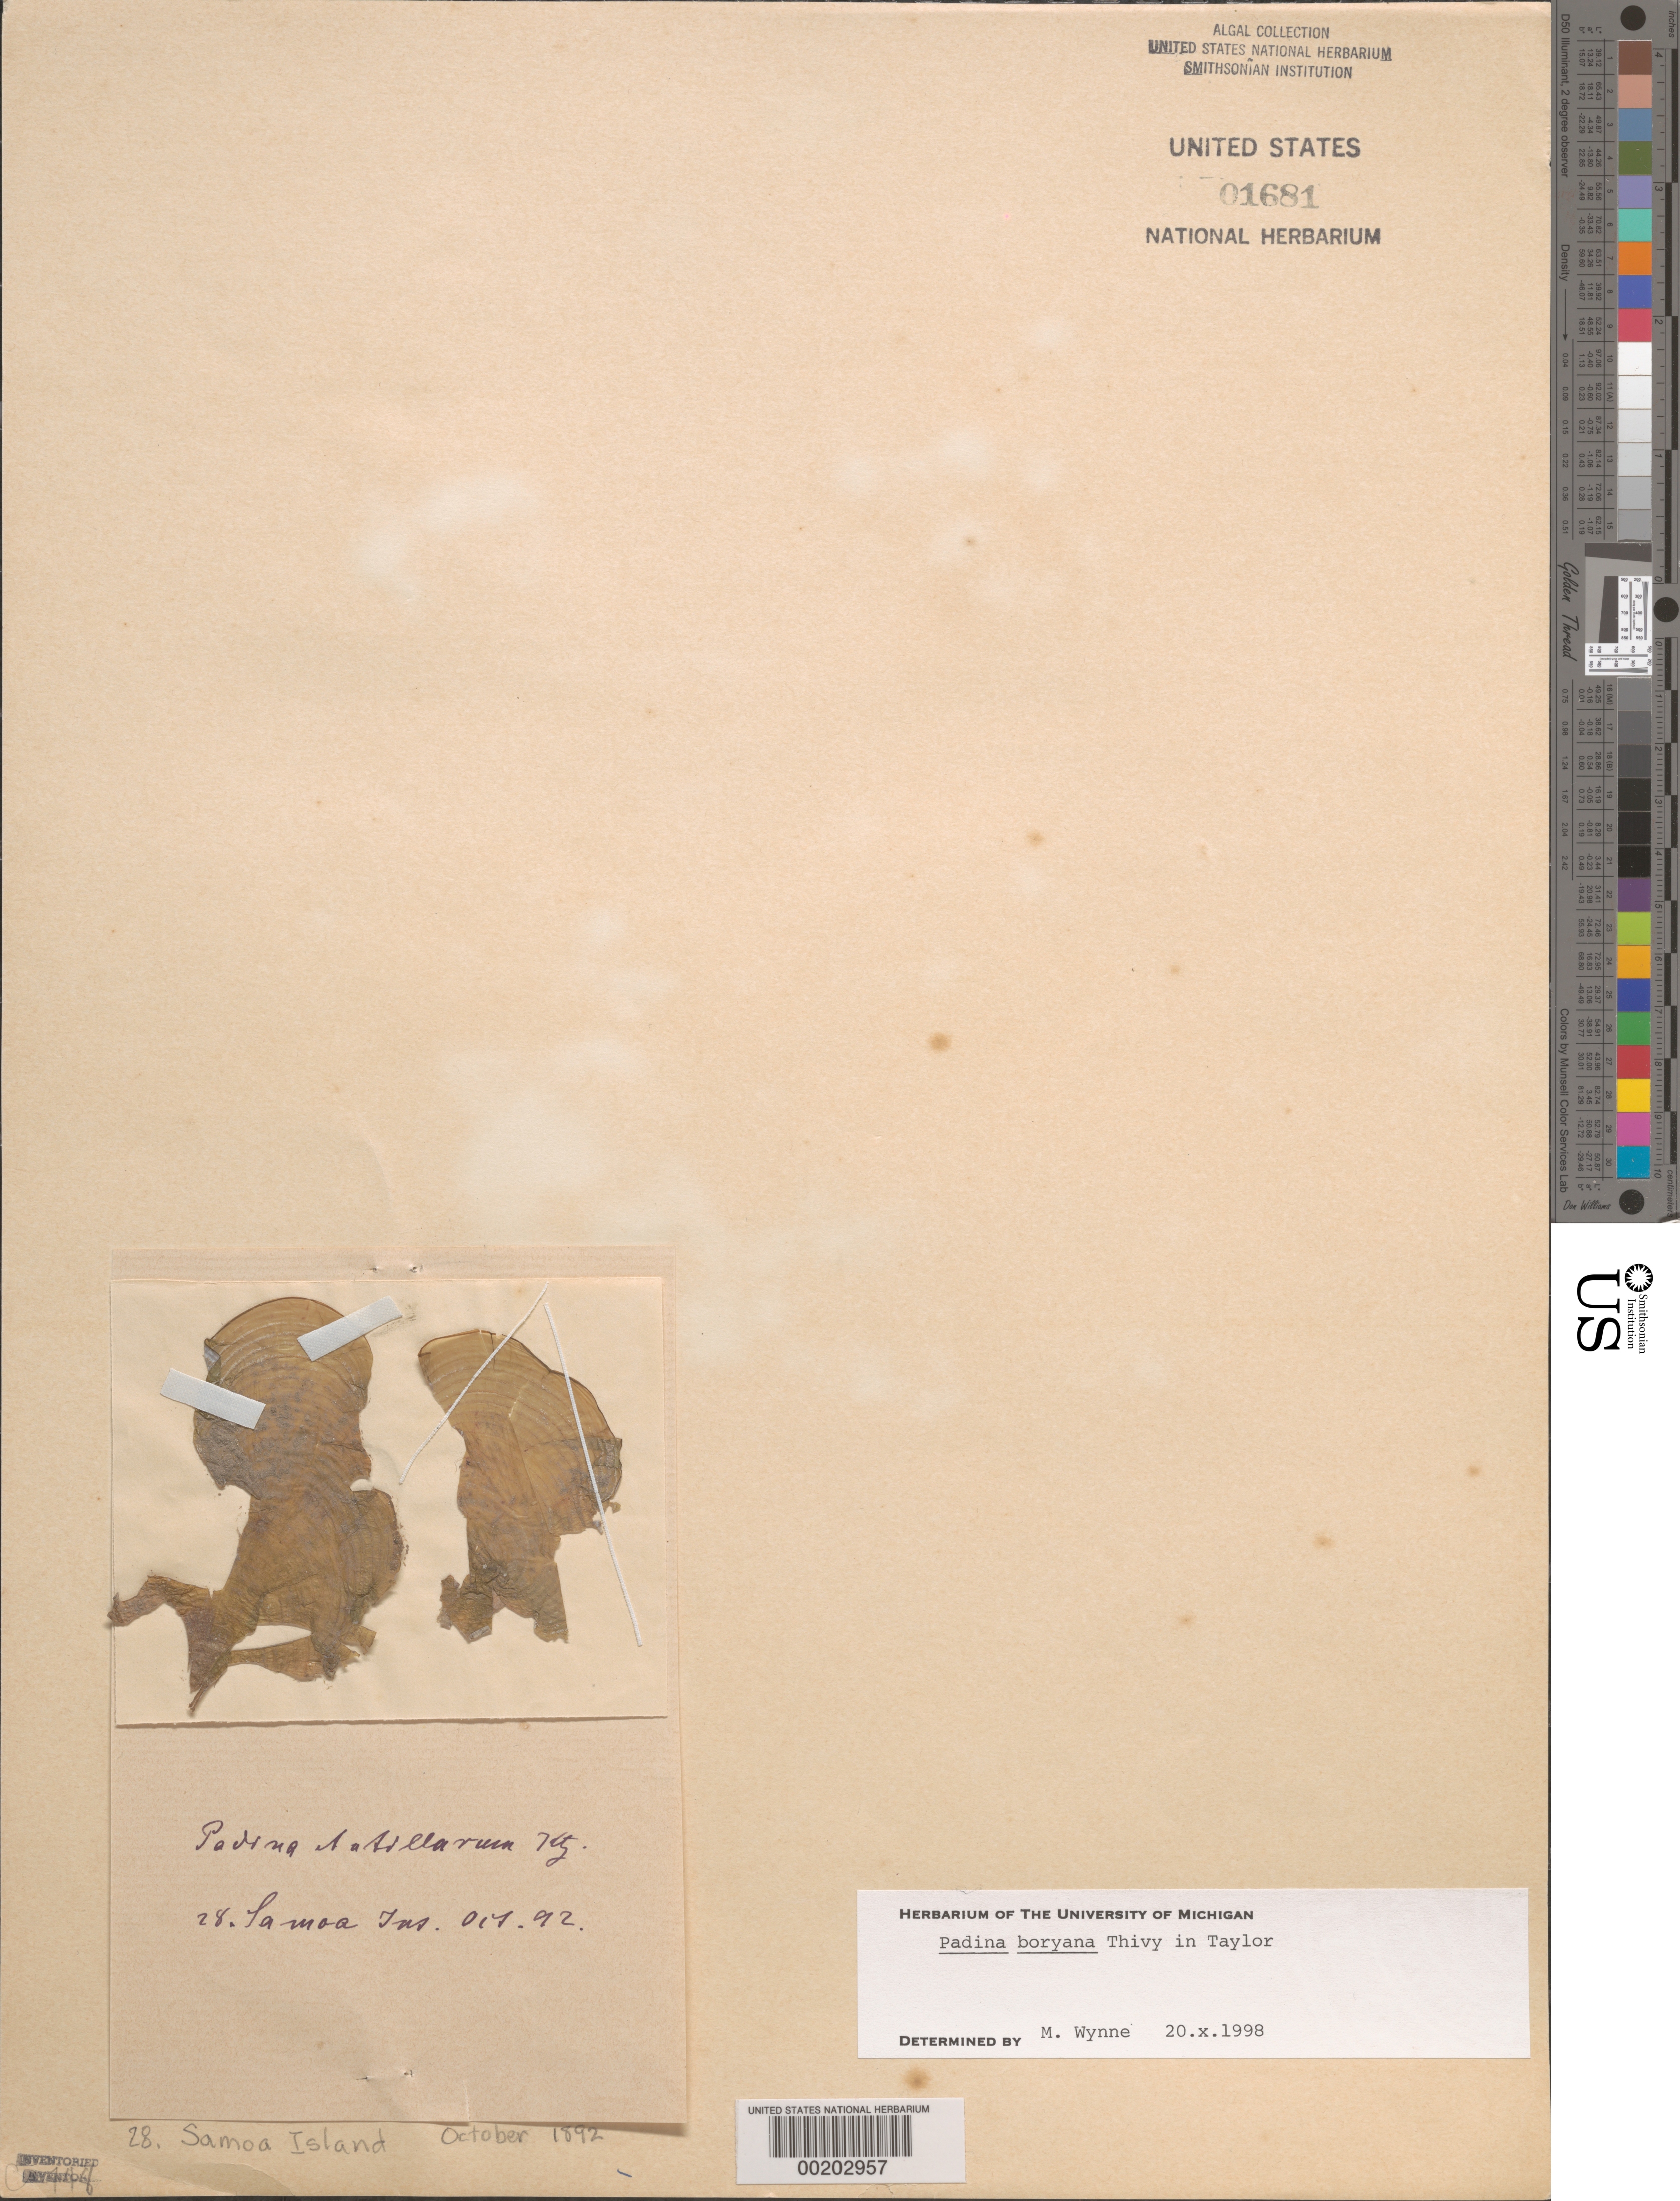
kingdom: Chromista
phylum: Ochrophyta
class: Phaeophyceae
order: Dictyotales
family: Dictyotaceae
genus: Padina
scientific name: Padina boryana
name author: Thivy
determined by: Wynne, M. J.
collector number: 28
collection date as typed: Oct 1892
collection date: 1892-10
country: American Samoa / Samoa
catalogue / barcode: US 1681